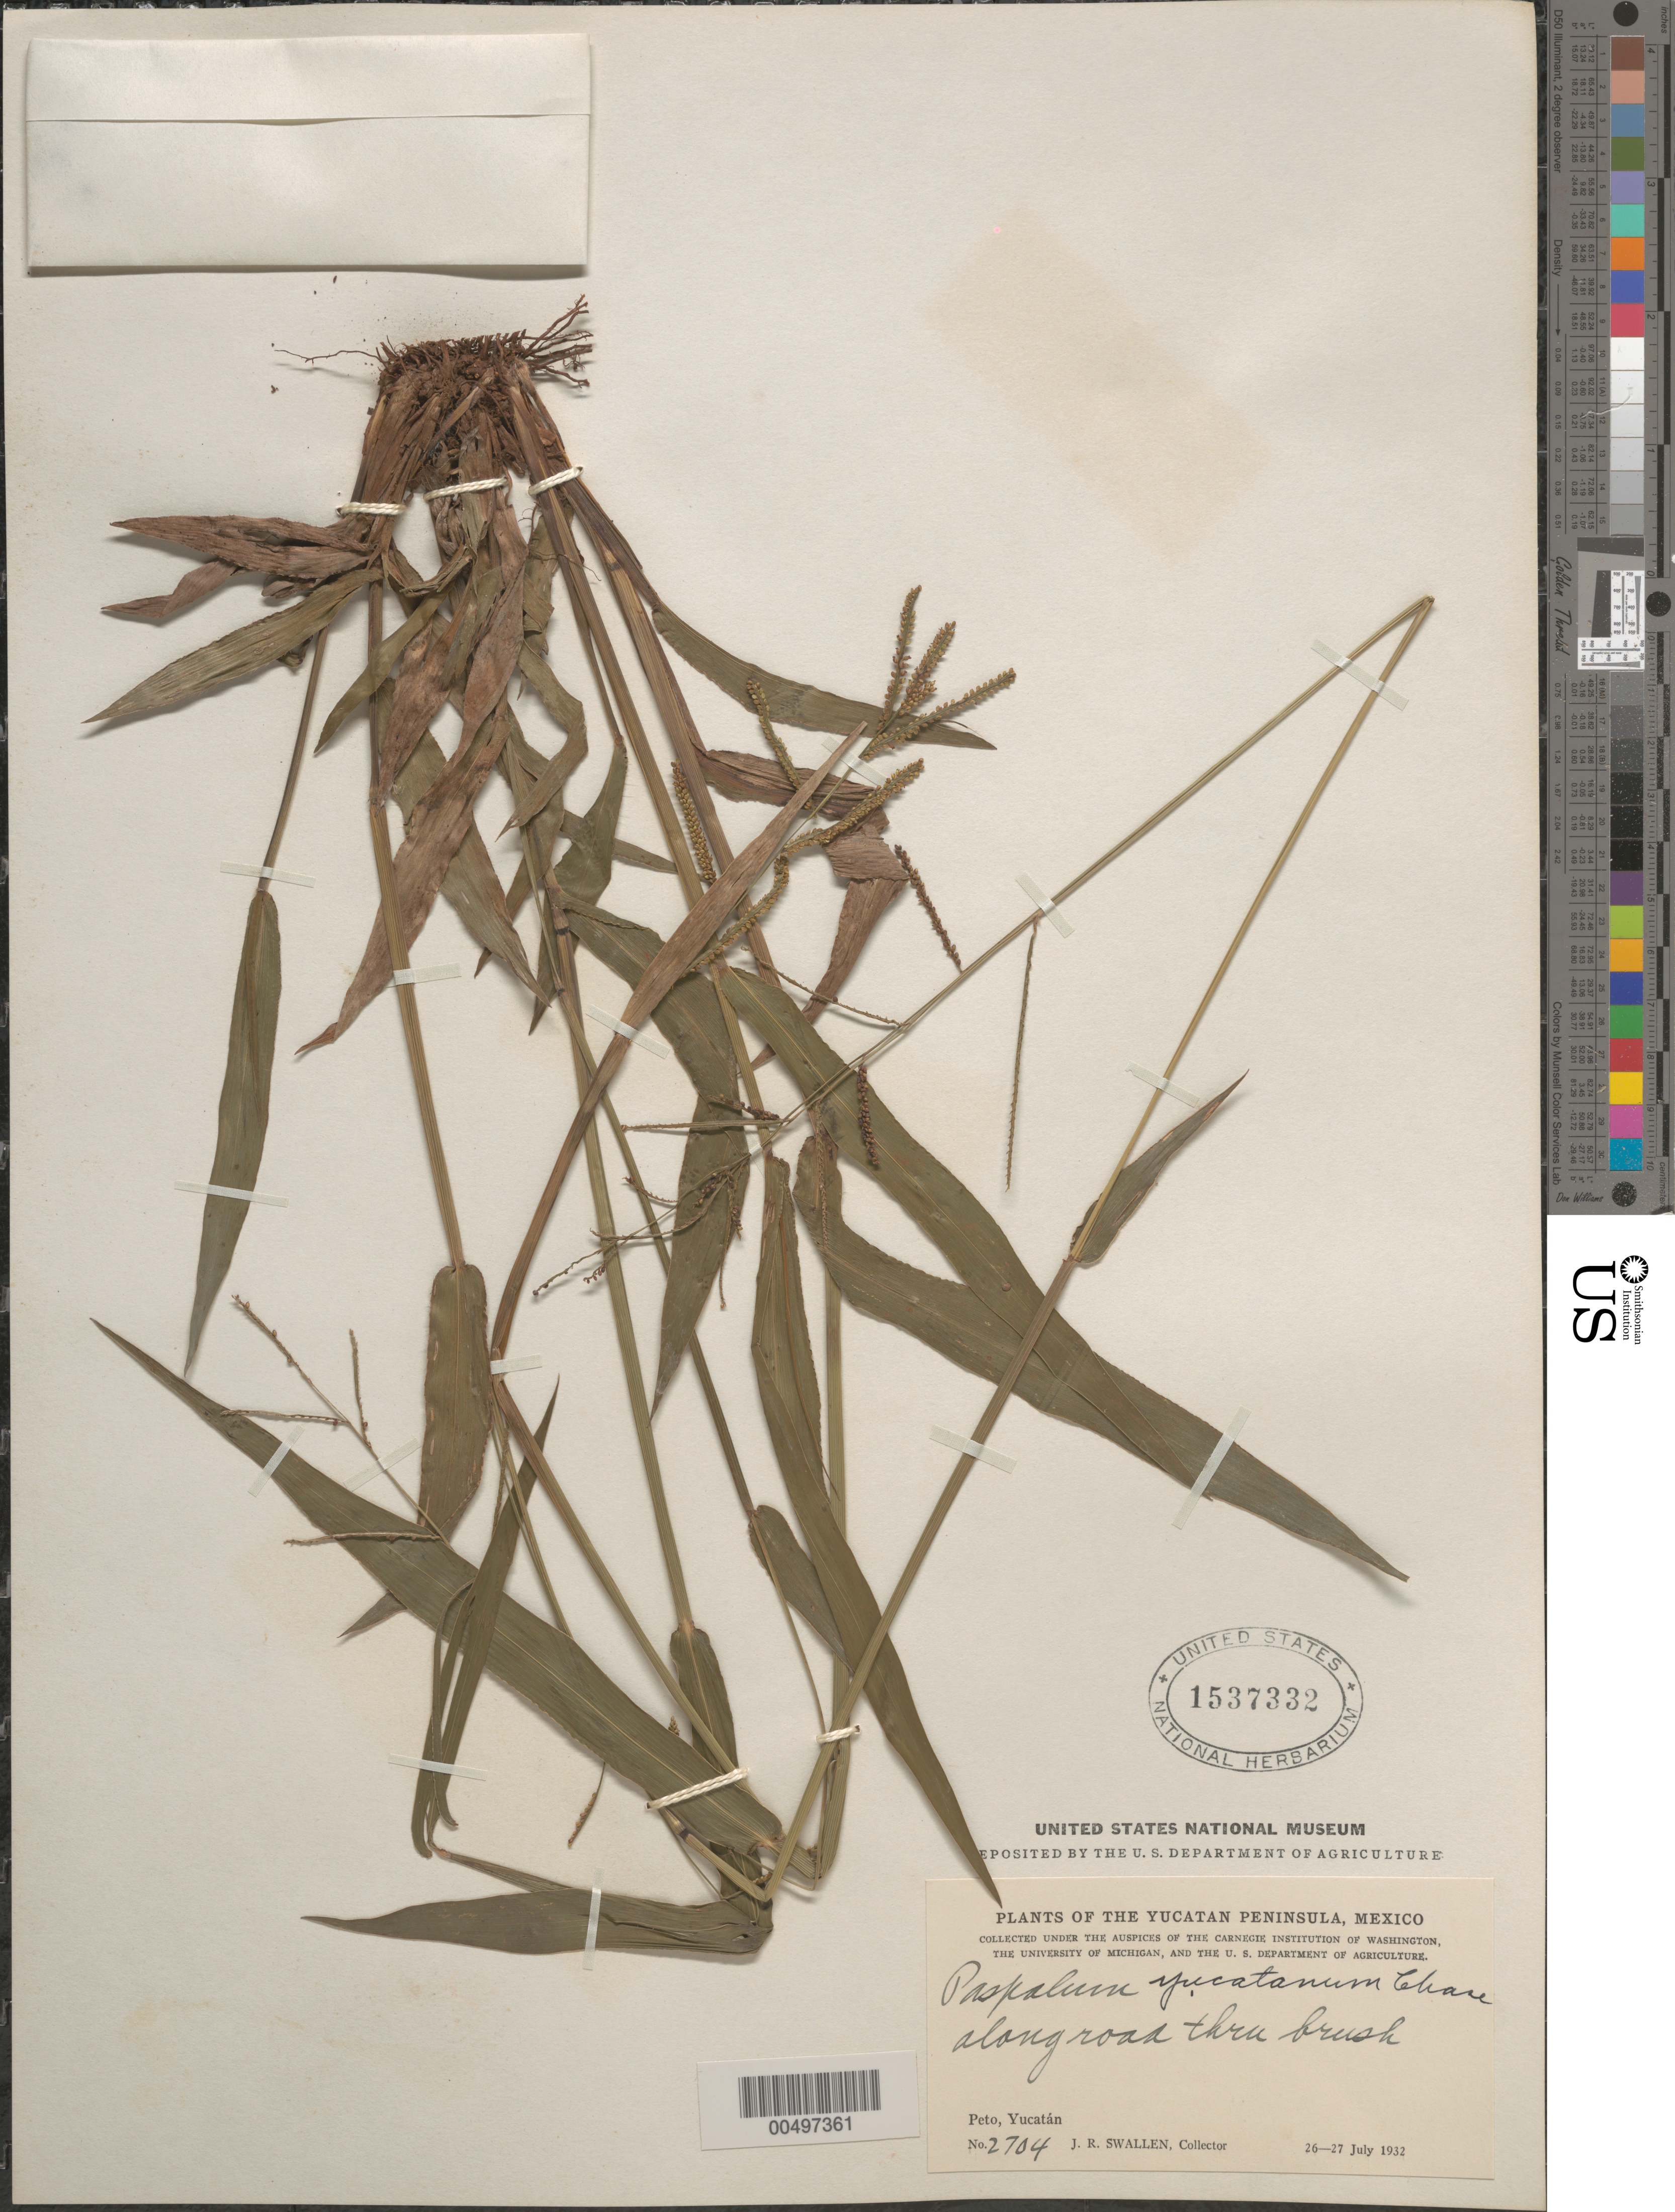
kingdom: Plantae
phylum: Tracheophyta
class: Liliopsida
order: Poales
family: Poaceae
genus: Paspalum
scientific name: Paspalum blodgettii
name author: Chapm.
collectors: J. R. Swallen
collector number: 2704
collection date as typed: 26 Jul 1932 to 27 Jul 1932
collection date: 1932-07-26/1932-07-27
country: Mexico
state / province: Yucatan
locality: Yucatan Peninsula, Peto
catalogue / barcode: US 1537332